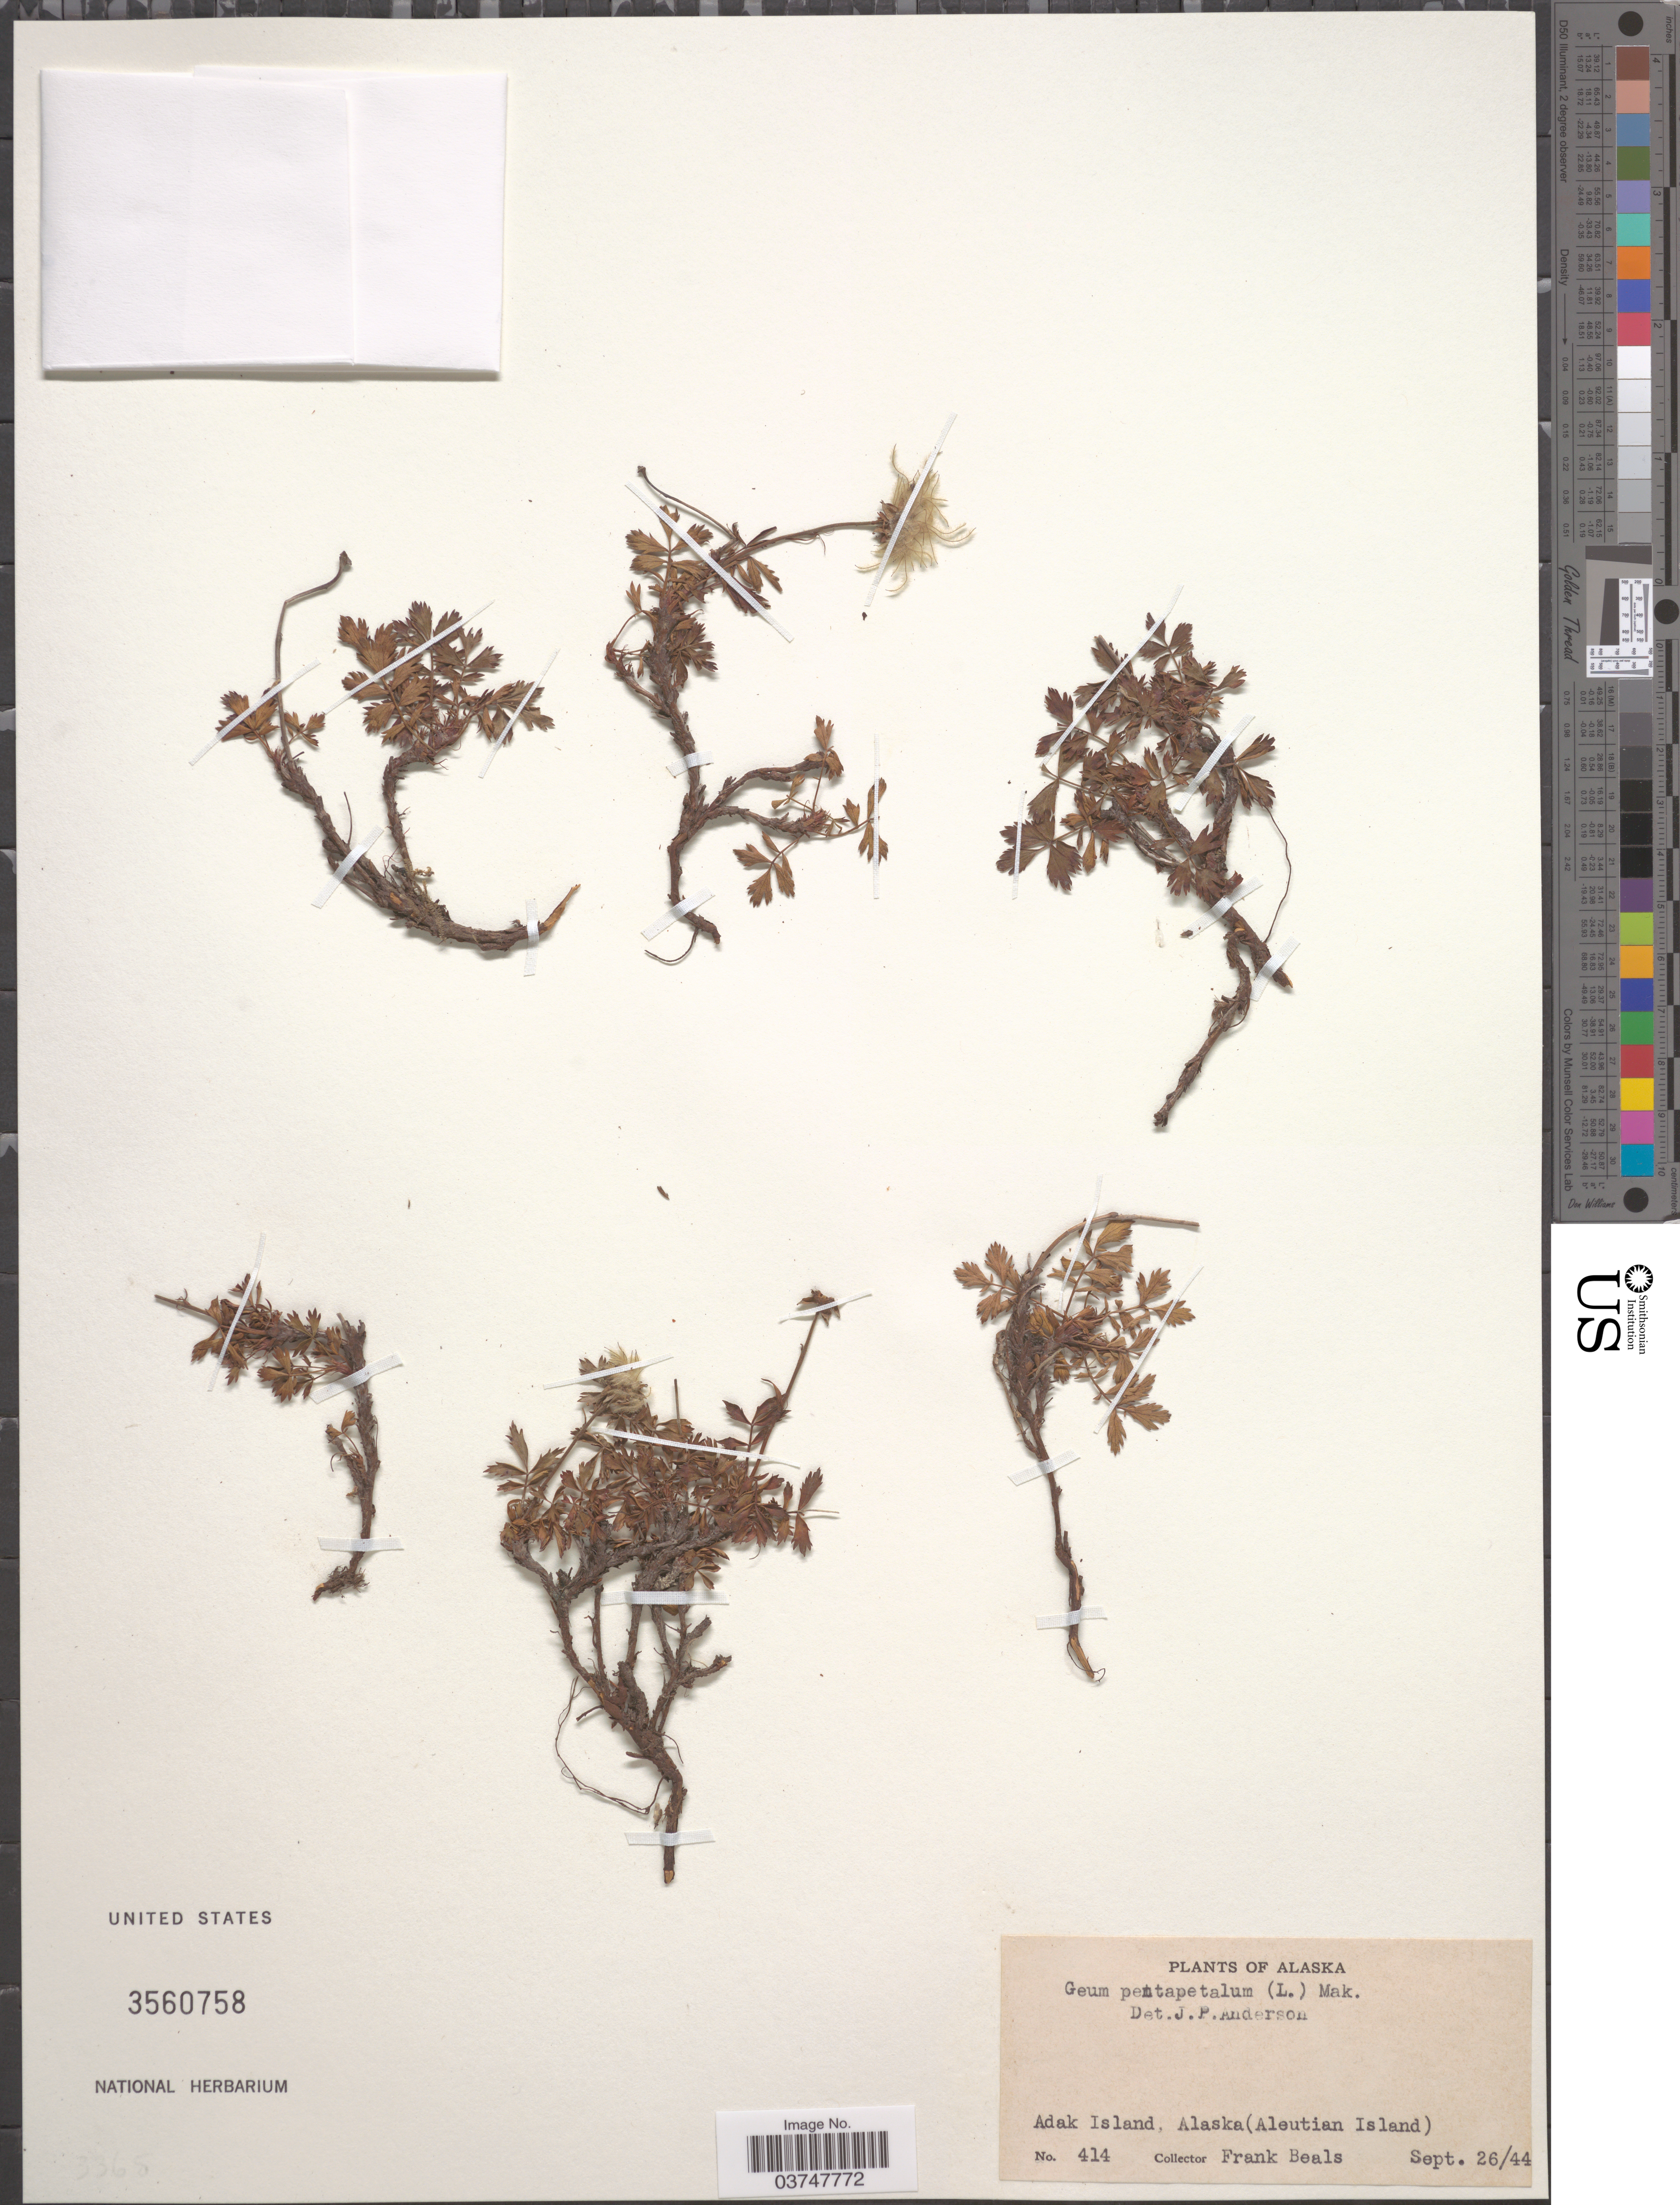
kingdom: Plantae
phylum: Tracheophyta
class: Magnoliopsida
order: Rosales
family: Rosaceae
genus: Geum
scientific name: Geum pentapetalum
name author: (L.) Makino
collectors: F. Beals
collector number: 414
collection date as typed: Transcribed d/m/y: 26/9/44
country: United States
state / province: Alaska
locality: Adak Island, Alaska (Aleutian Island).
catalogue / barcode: US 3560758